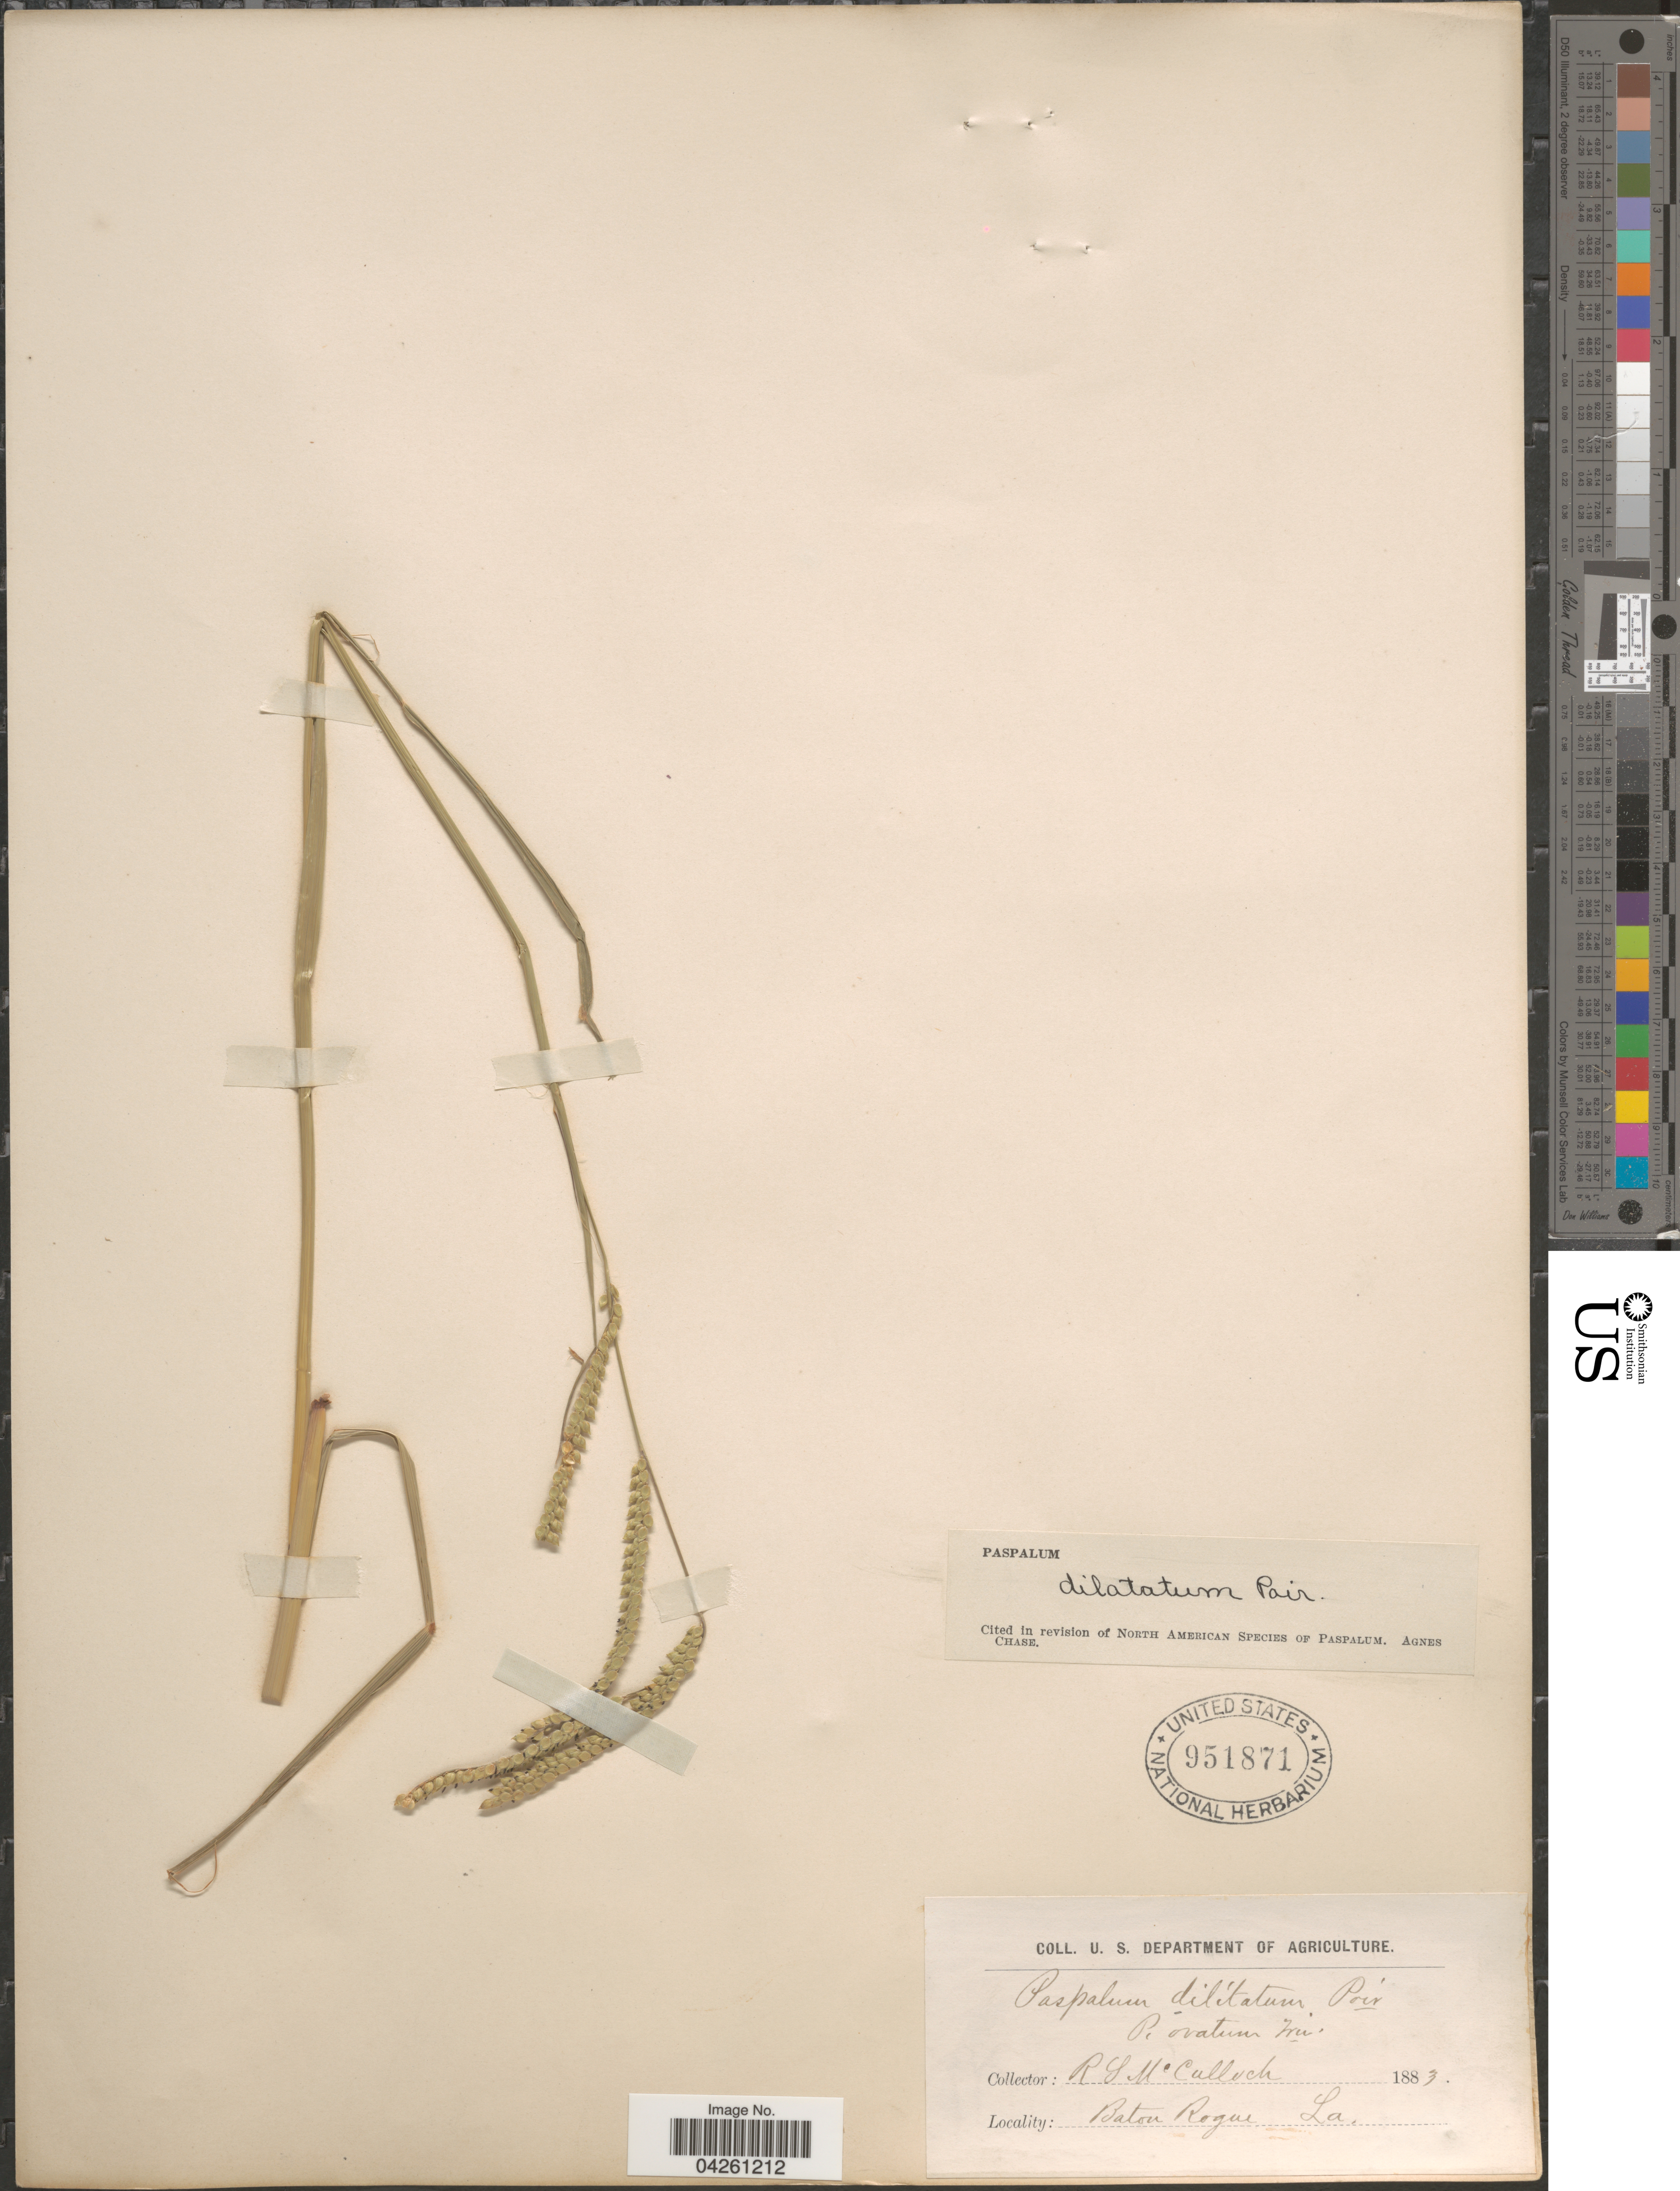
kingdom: Plantae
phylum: Tracheophyta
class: Liliopsida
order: Poales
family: Poaceae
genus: Paspalum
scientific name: Paspalum dilatatum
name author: Poir.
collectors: R. McCalloch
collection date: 1883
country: United States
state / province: Louisiana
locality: Baton Rogue.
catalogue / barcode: US 951871